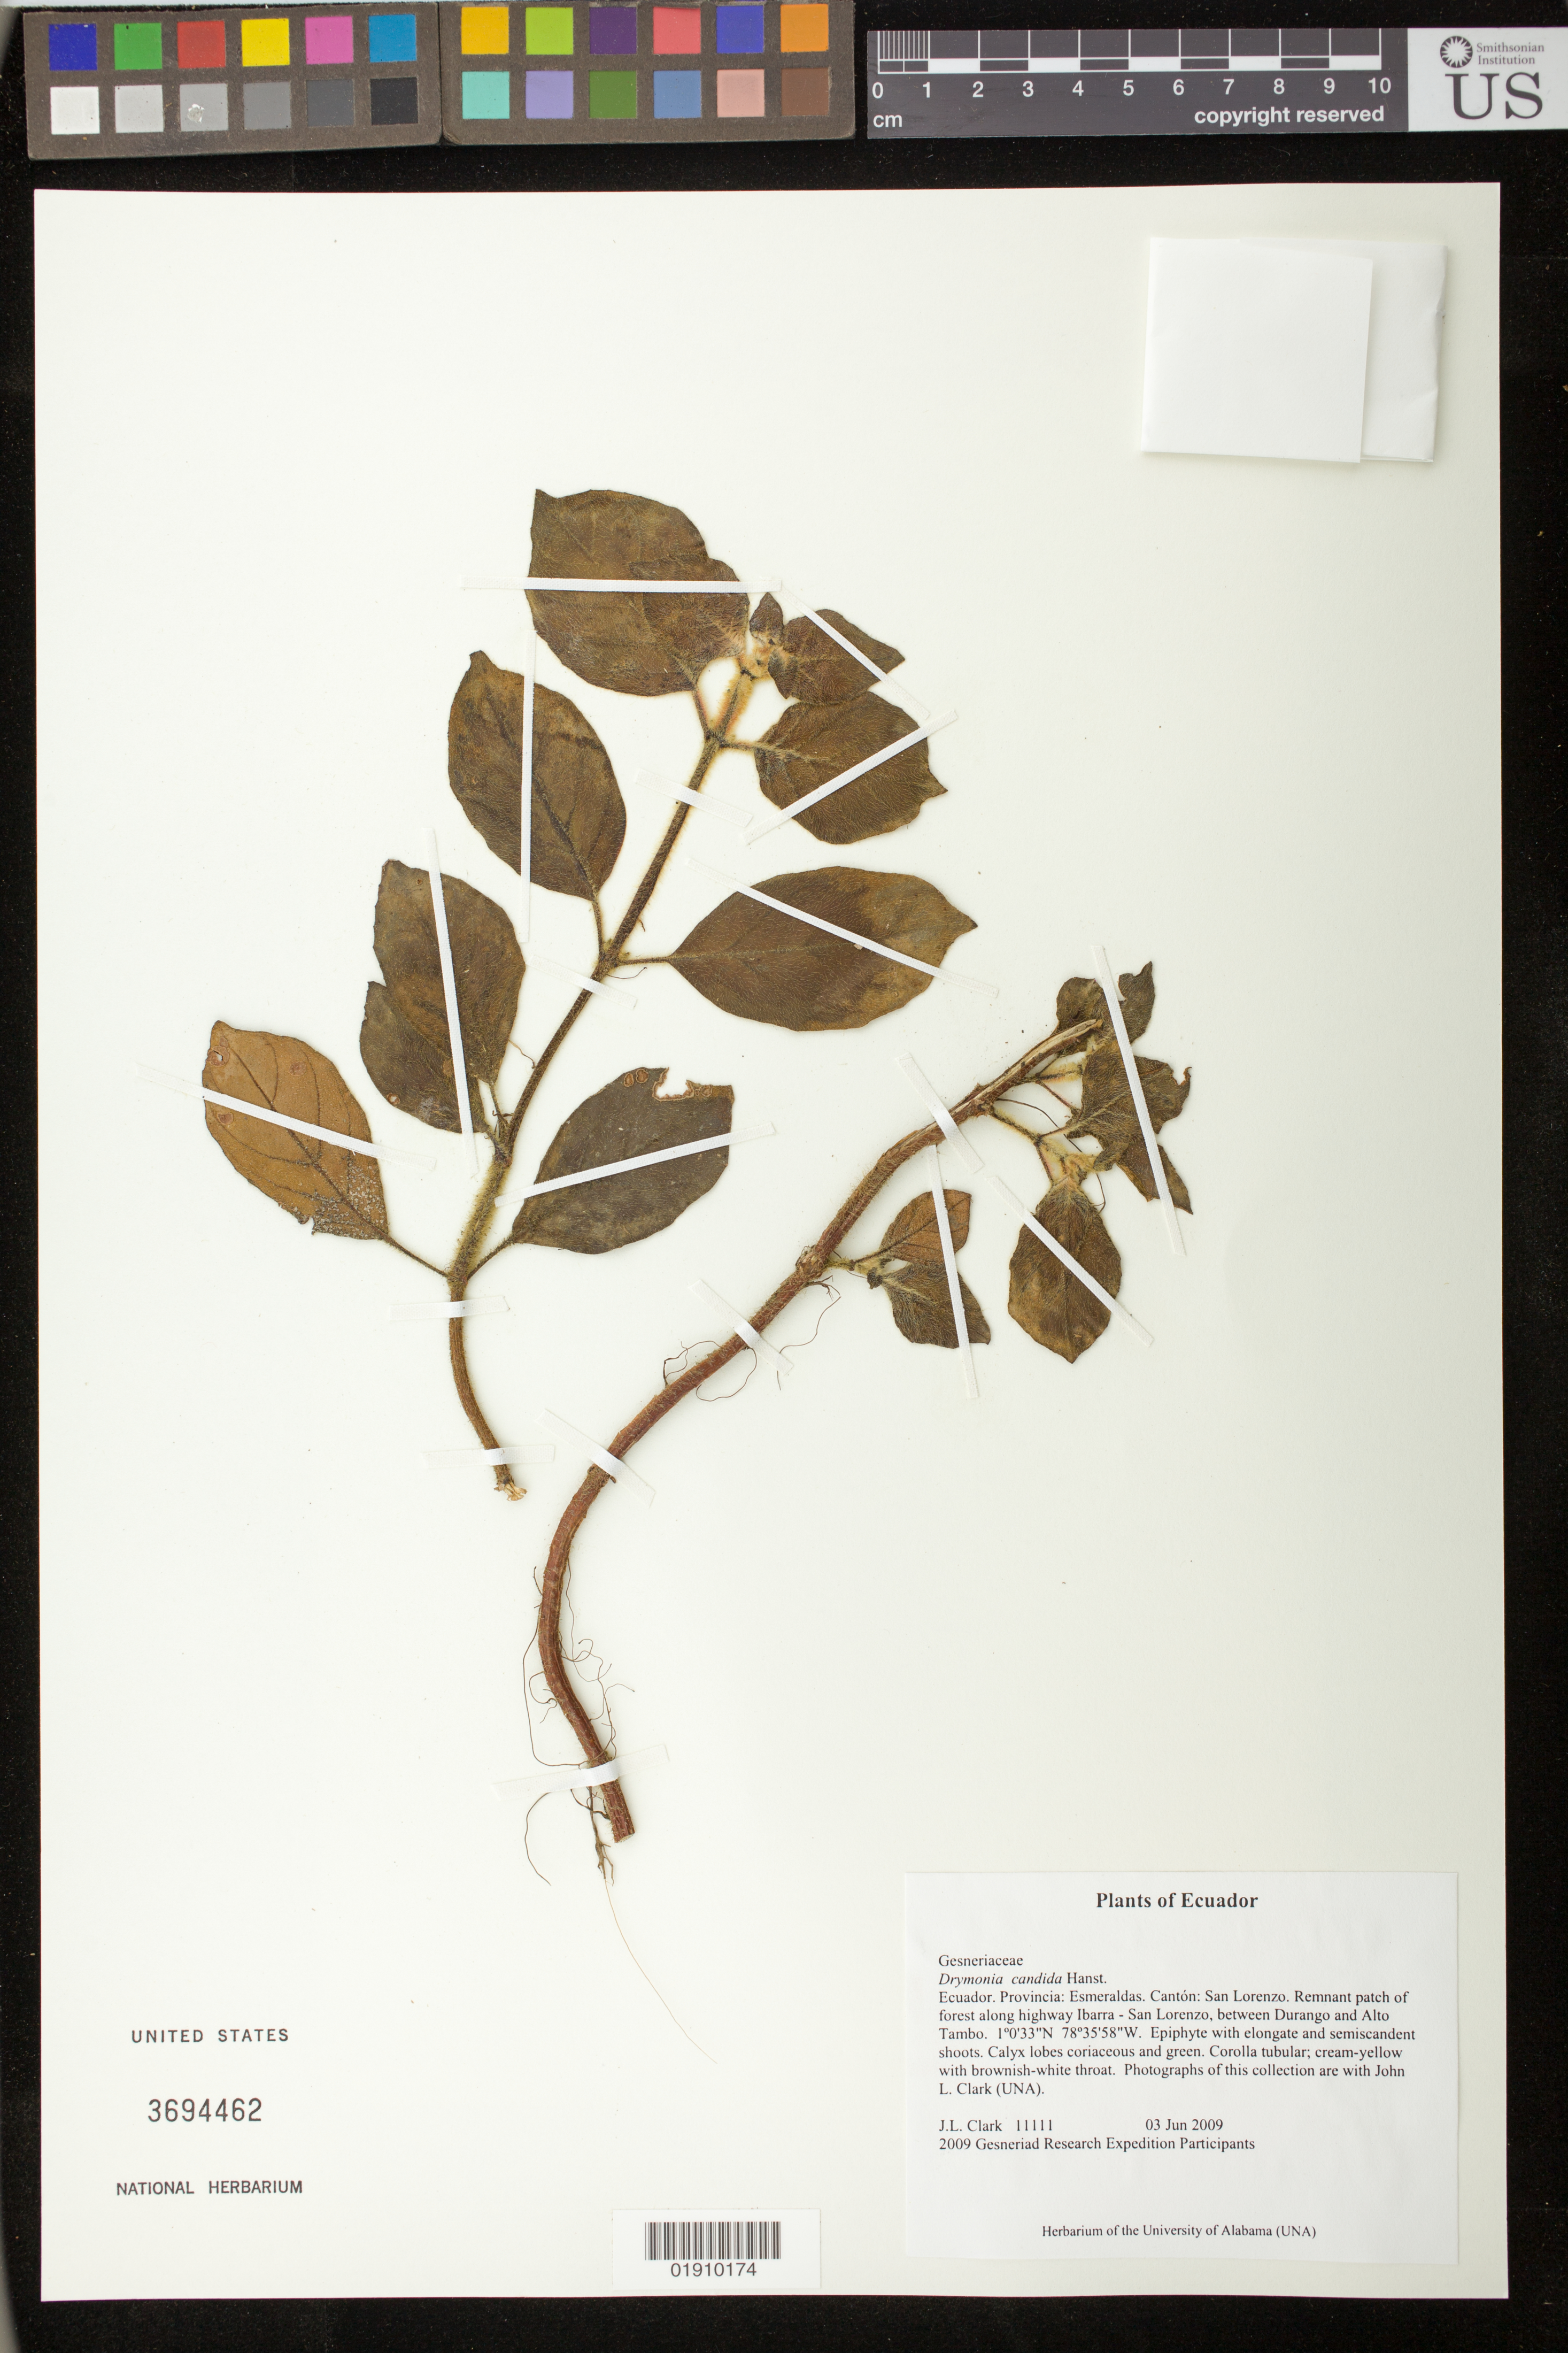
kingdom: Plantae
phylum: Tracheophyta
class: Magnoliopsida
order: Lamiales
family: Gesneriaceae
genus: Drymonia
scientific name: Drymonia candida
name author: Hanst.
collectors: J. L. Clark & 2009 Gesneriad Research Expedition Participants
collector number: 11111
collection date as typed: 03 Jun 2009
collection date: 2009-06-03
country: Ecuador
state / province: Esmeraldas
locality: Ecuador. Provincia: Esmeraldas. Canton: San Lorenzo. Remnant patch of forest along highway Ibarra-San Lorenzo, between Durango and Alto Tambo.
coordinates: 1 0 33 N, 78 35 58 W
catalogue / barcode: US 3694462